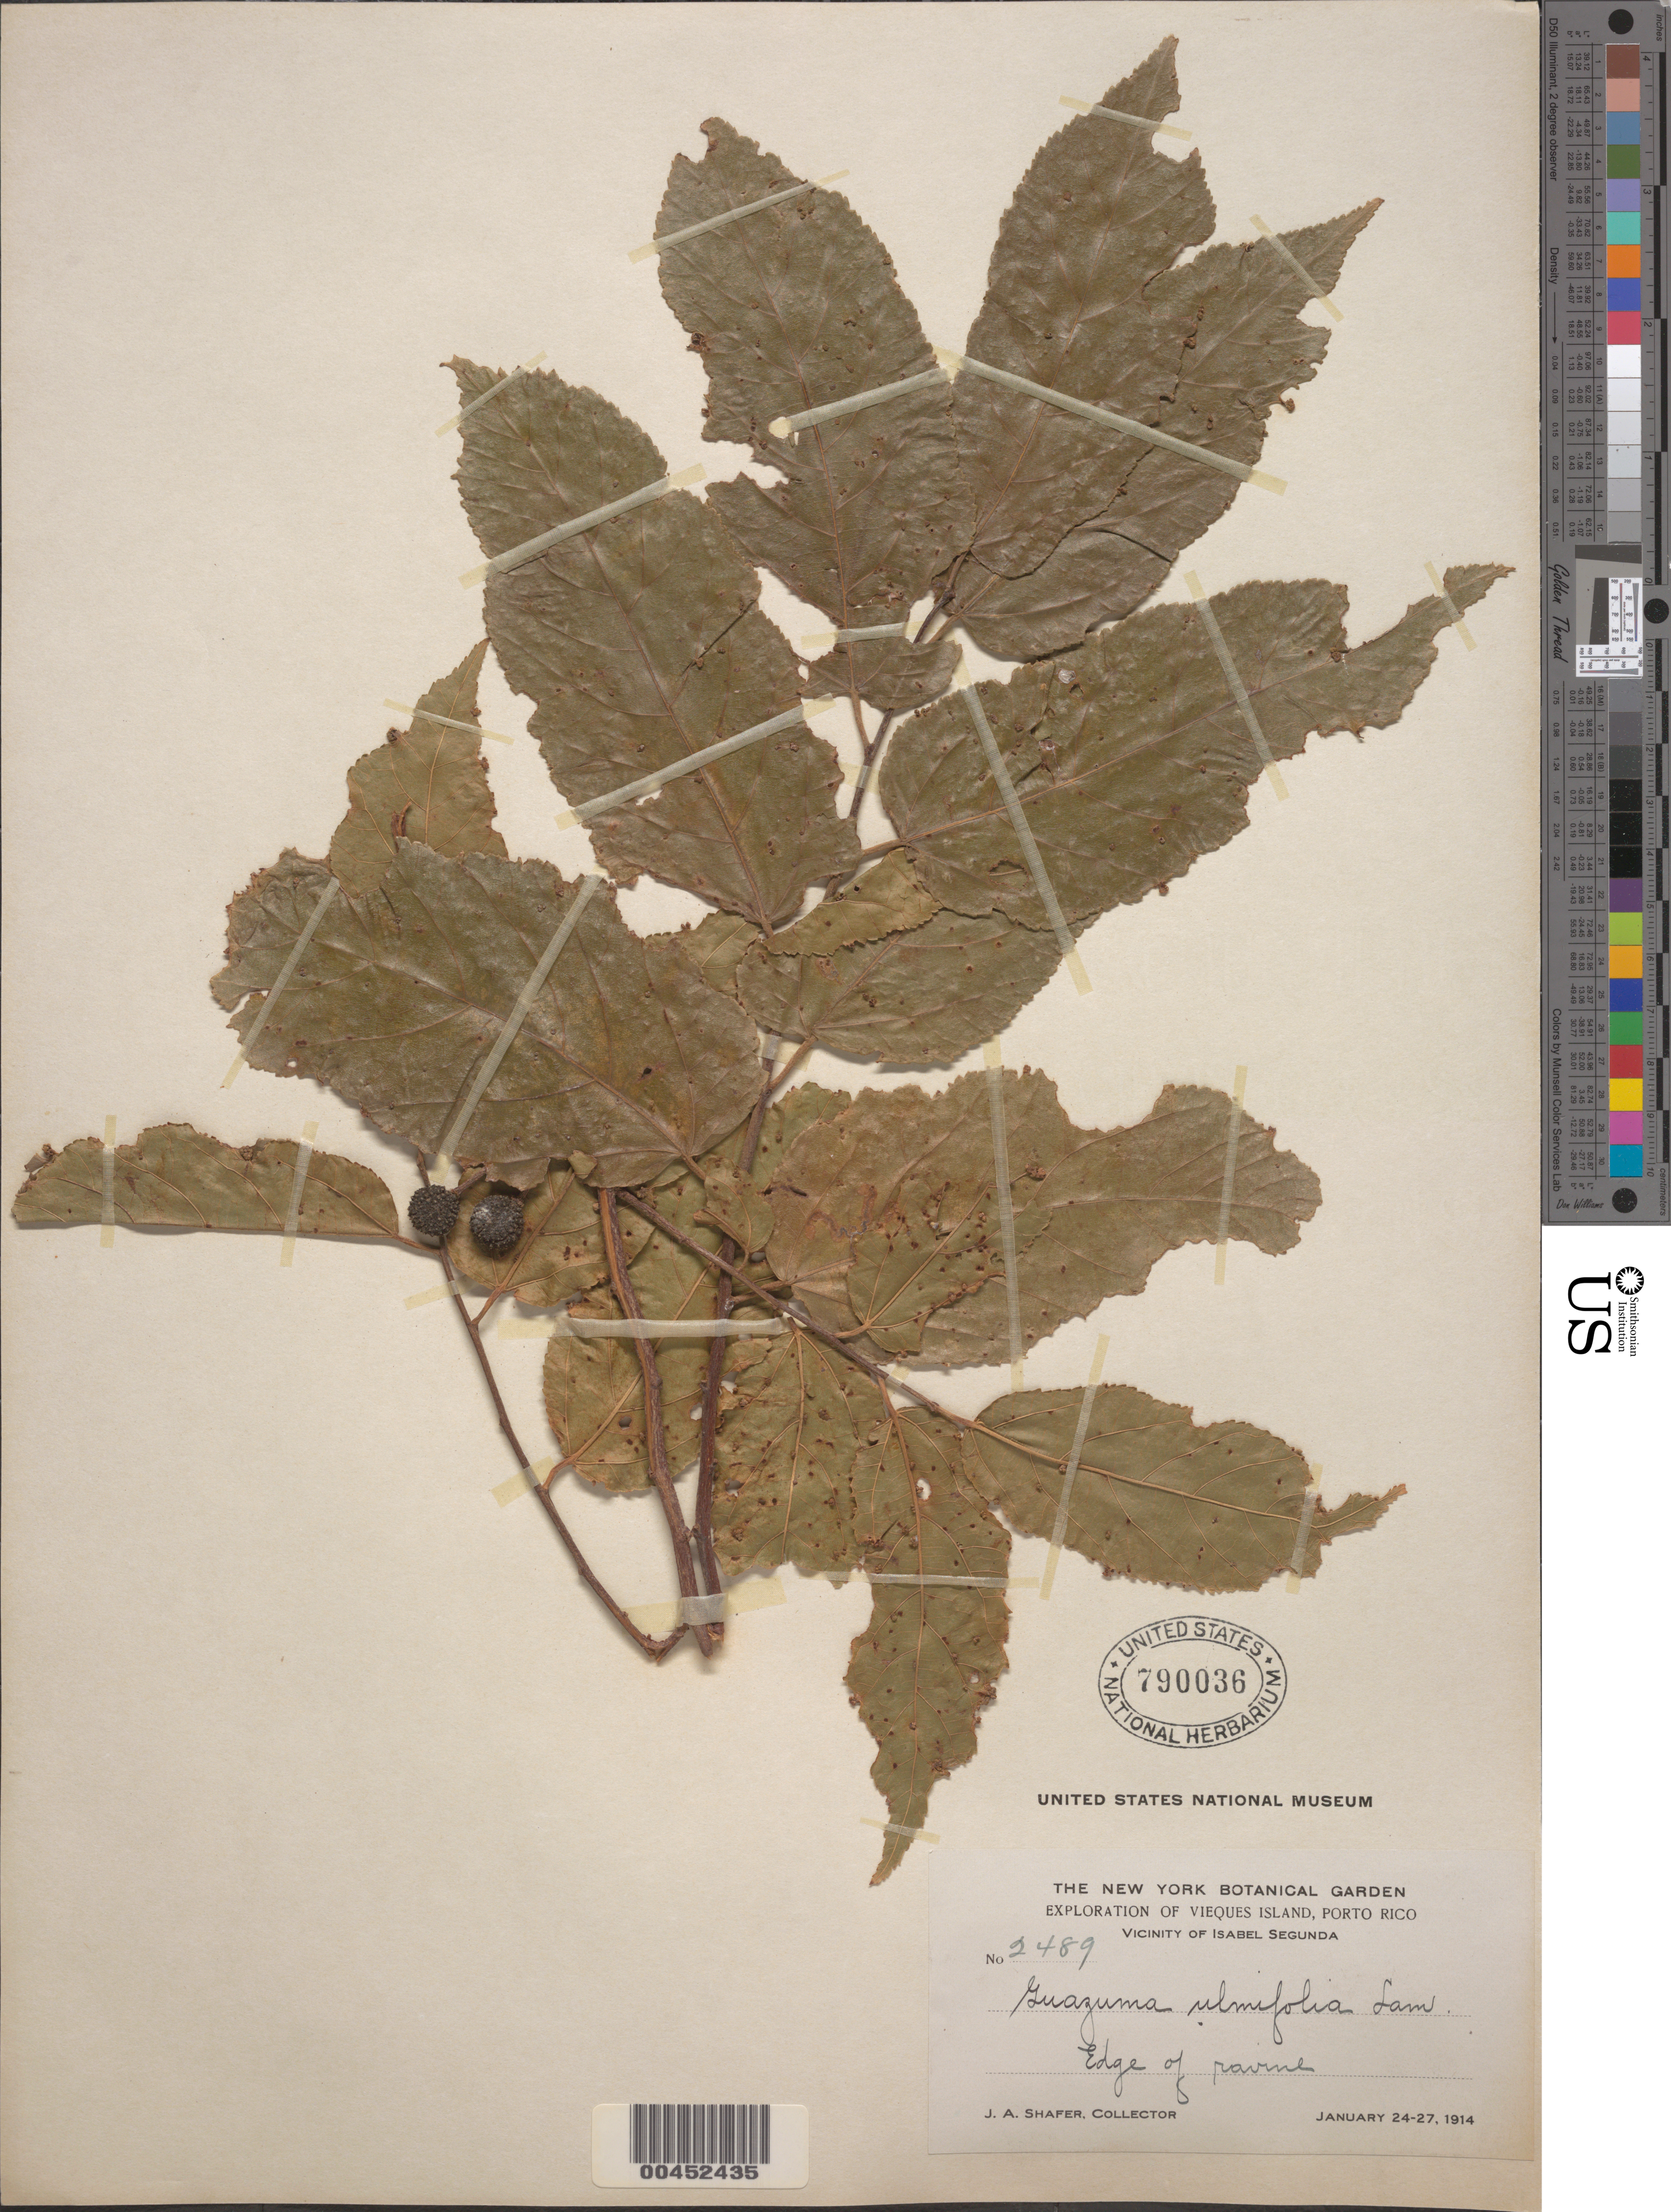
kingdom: Plantae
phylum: Tracheophyta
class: Magnoliopsida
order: Malvales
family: Malvaceae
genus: Guazuma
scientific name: Guazuma ulmifolia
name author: Lam.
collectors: J. A. Shafer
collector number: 2489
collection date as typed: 24 Jan 1914 to 27 Jan 1914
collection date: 1914-01-24/1914-01-27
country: Puerto Rico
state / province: Vieques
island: Vieques Island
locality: vicinity of Isabel Segunda.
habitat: edge of ravine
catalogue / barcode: US 790036